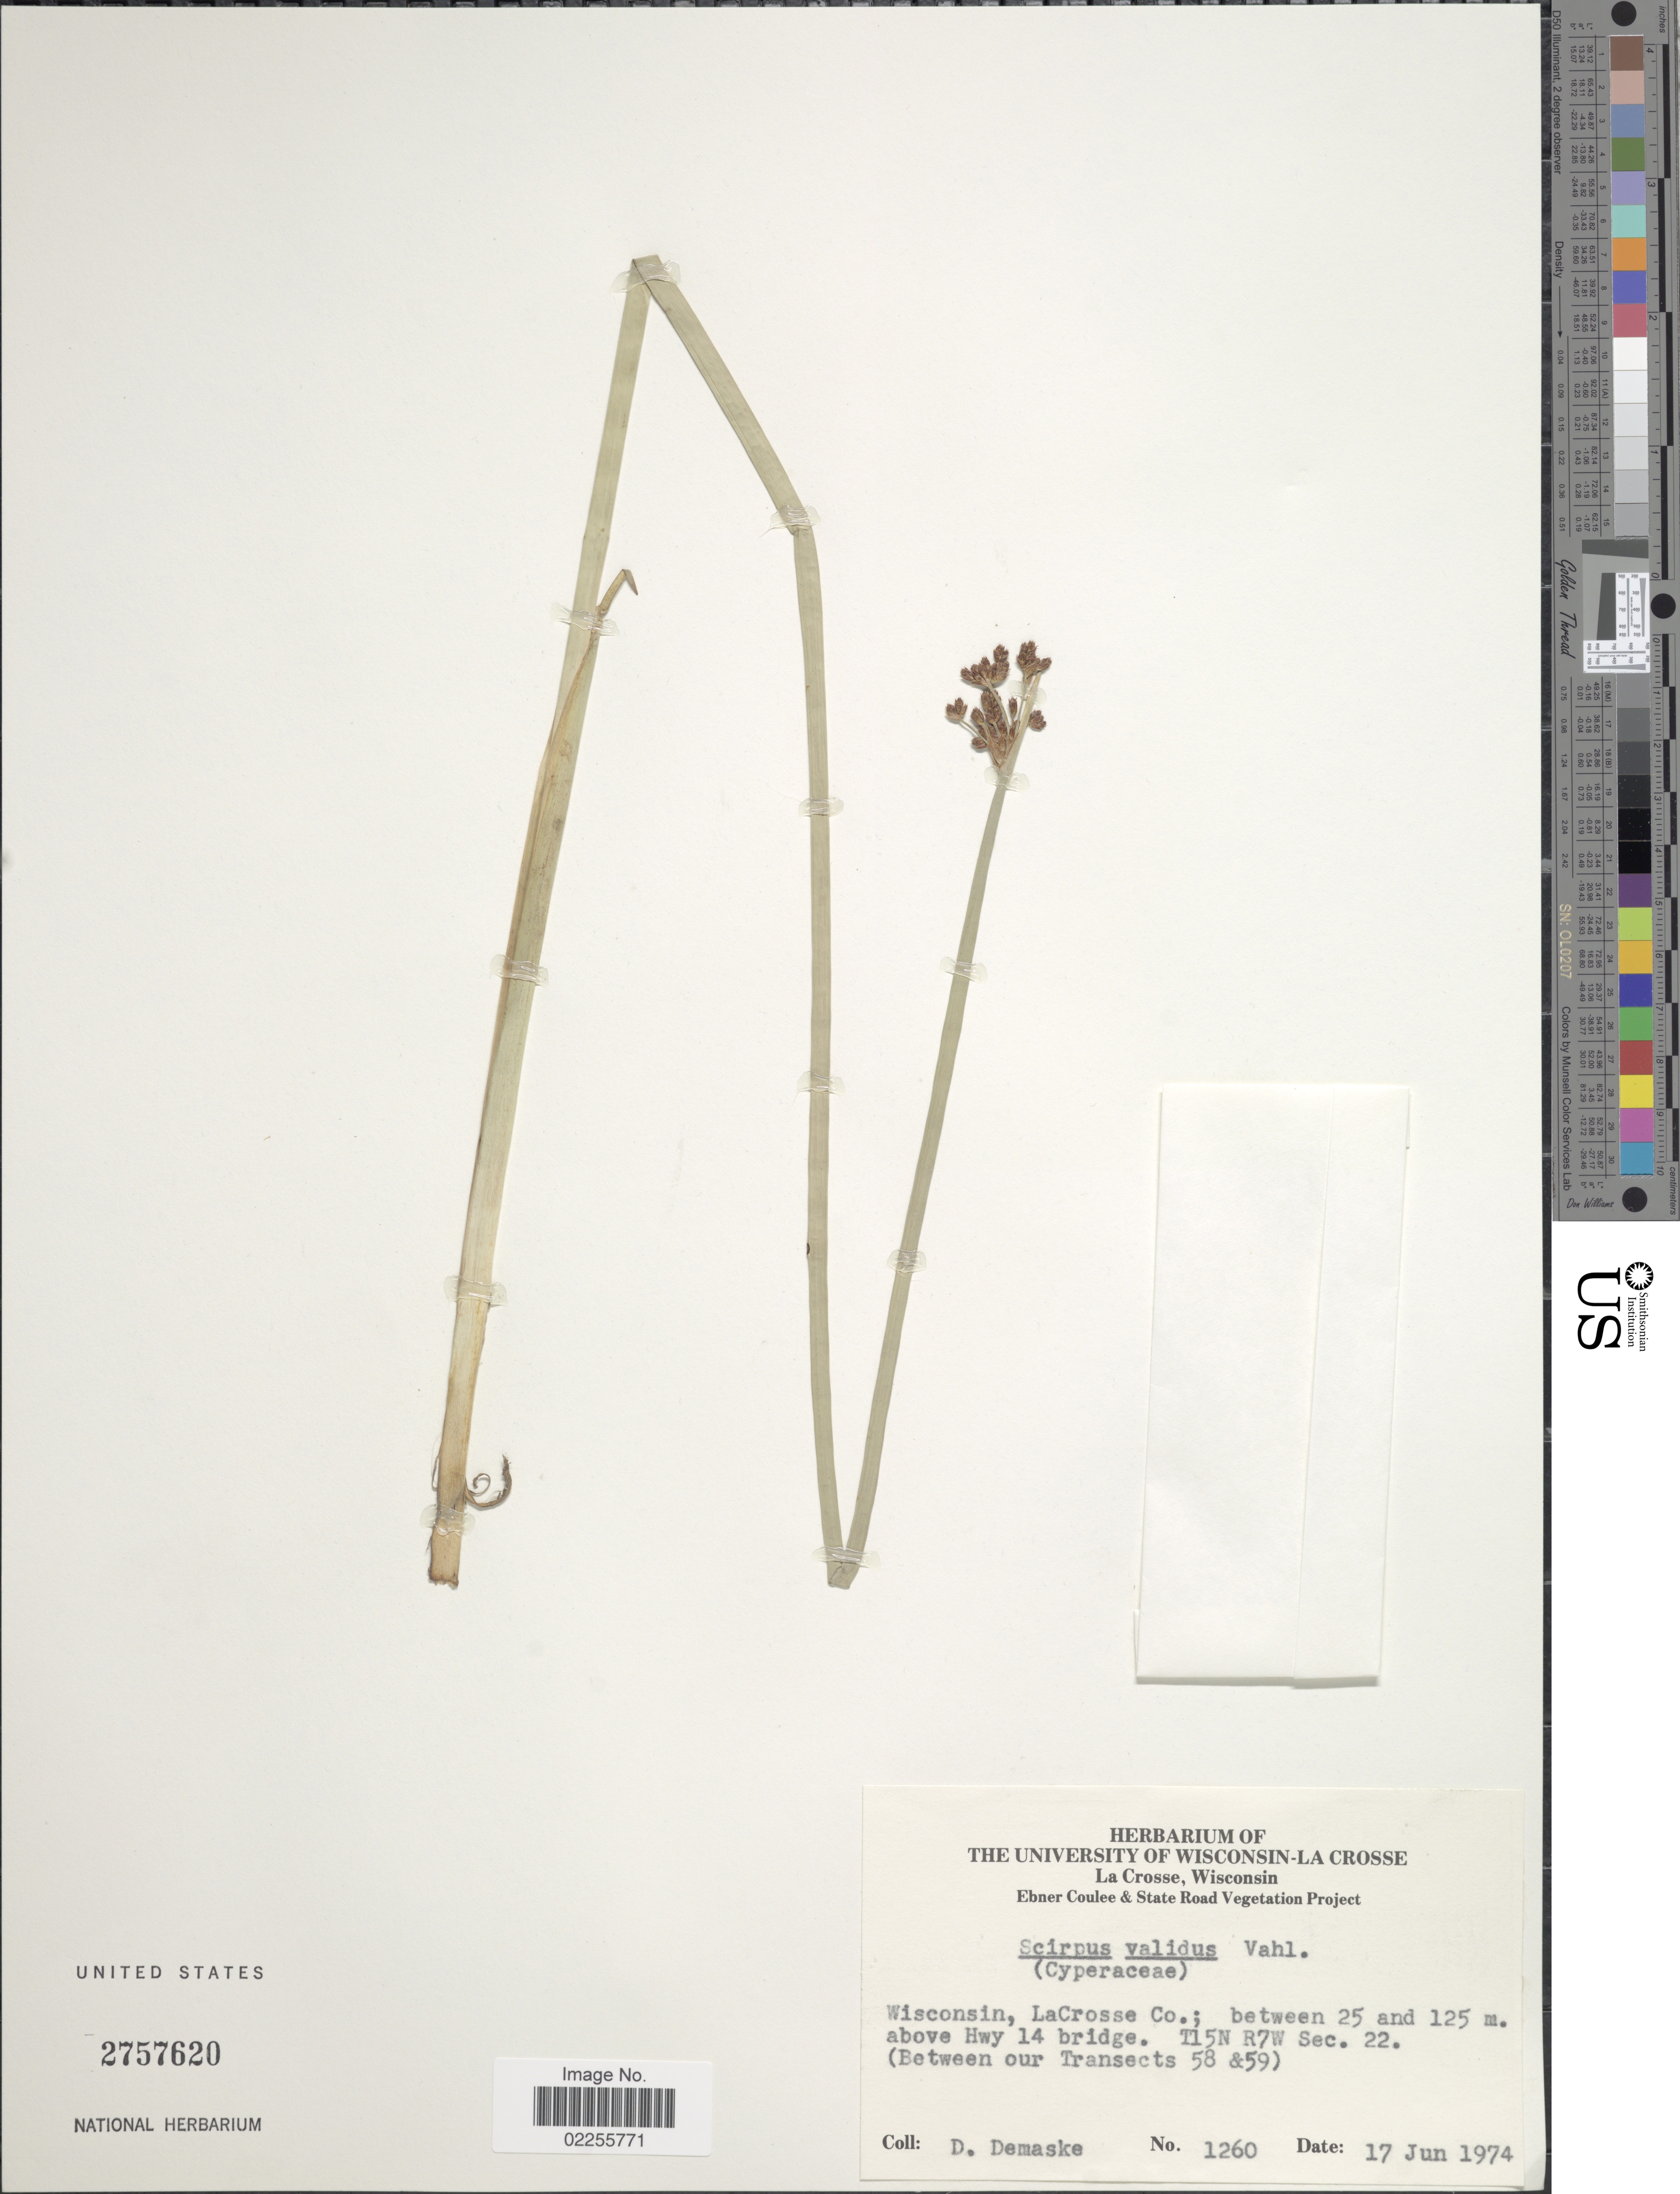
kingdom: Plantae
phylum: Tracheophyta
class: Liliopsida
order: Poales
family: Cyperaceae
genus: Schoenoplectus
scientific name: Schoenoplectus tabernaemontani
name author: (C.C. Gmel.) Palla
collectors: D. Demaske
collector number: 1260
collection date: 1974-06-17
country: United States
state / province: Wisconsin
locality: LaCrosse Co.; above Hwy 14 bridge, T15N R7W Sec. 22 (between our Transects 58 & 59).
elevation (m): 25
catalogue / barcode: US 2757620